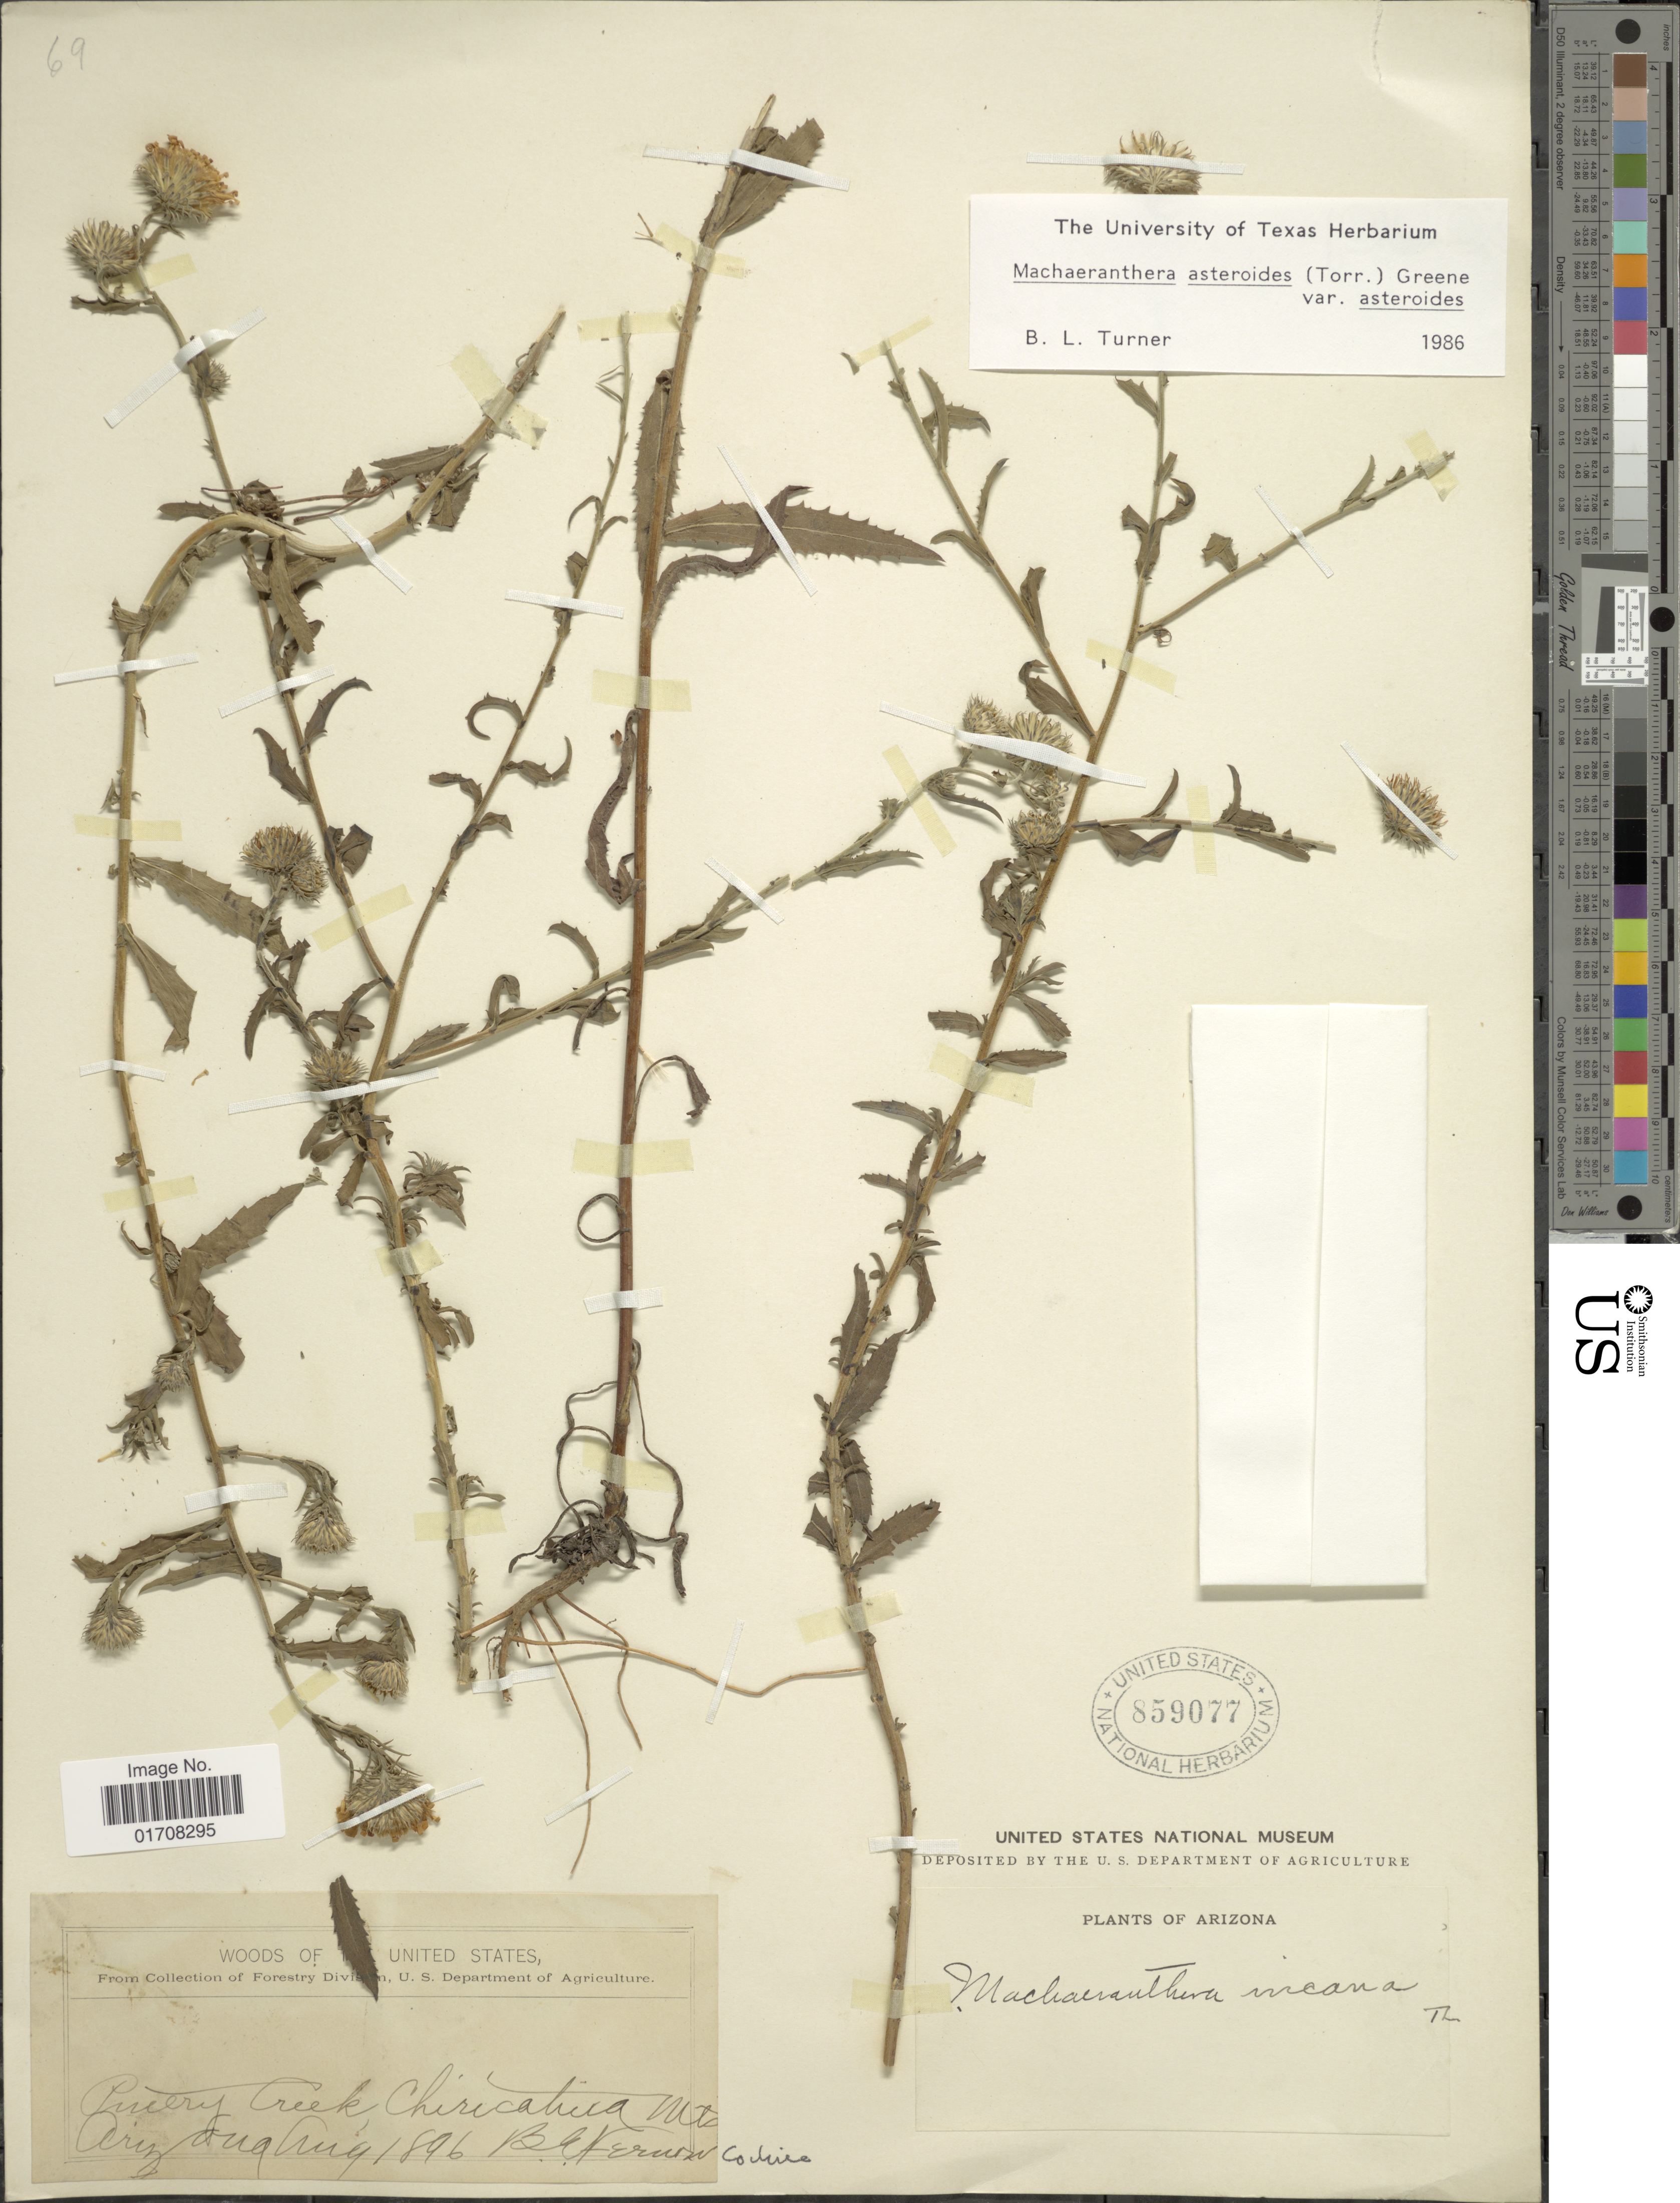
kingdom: Plantae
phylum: Tracheophyta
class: Magnoliopsida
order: Asterales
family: Asteraceae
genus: Machaeranthera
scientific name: Machaeranthera asteroides var. asteroides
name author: (Torr.) Greene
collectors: B. Fernow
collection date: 1896-08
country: United States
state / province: Arizona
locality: Pircery reek, Chiricahua Mts., Ariz., Cochise Co.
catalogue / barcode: US 859077